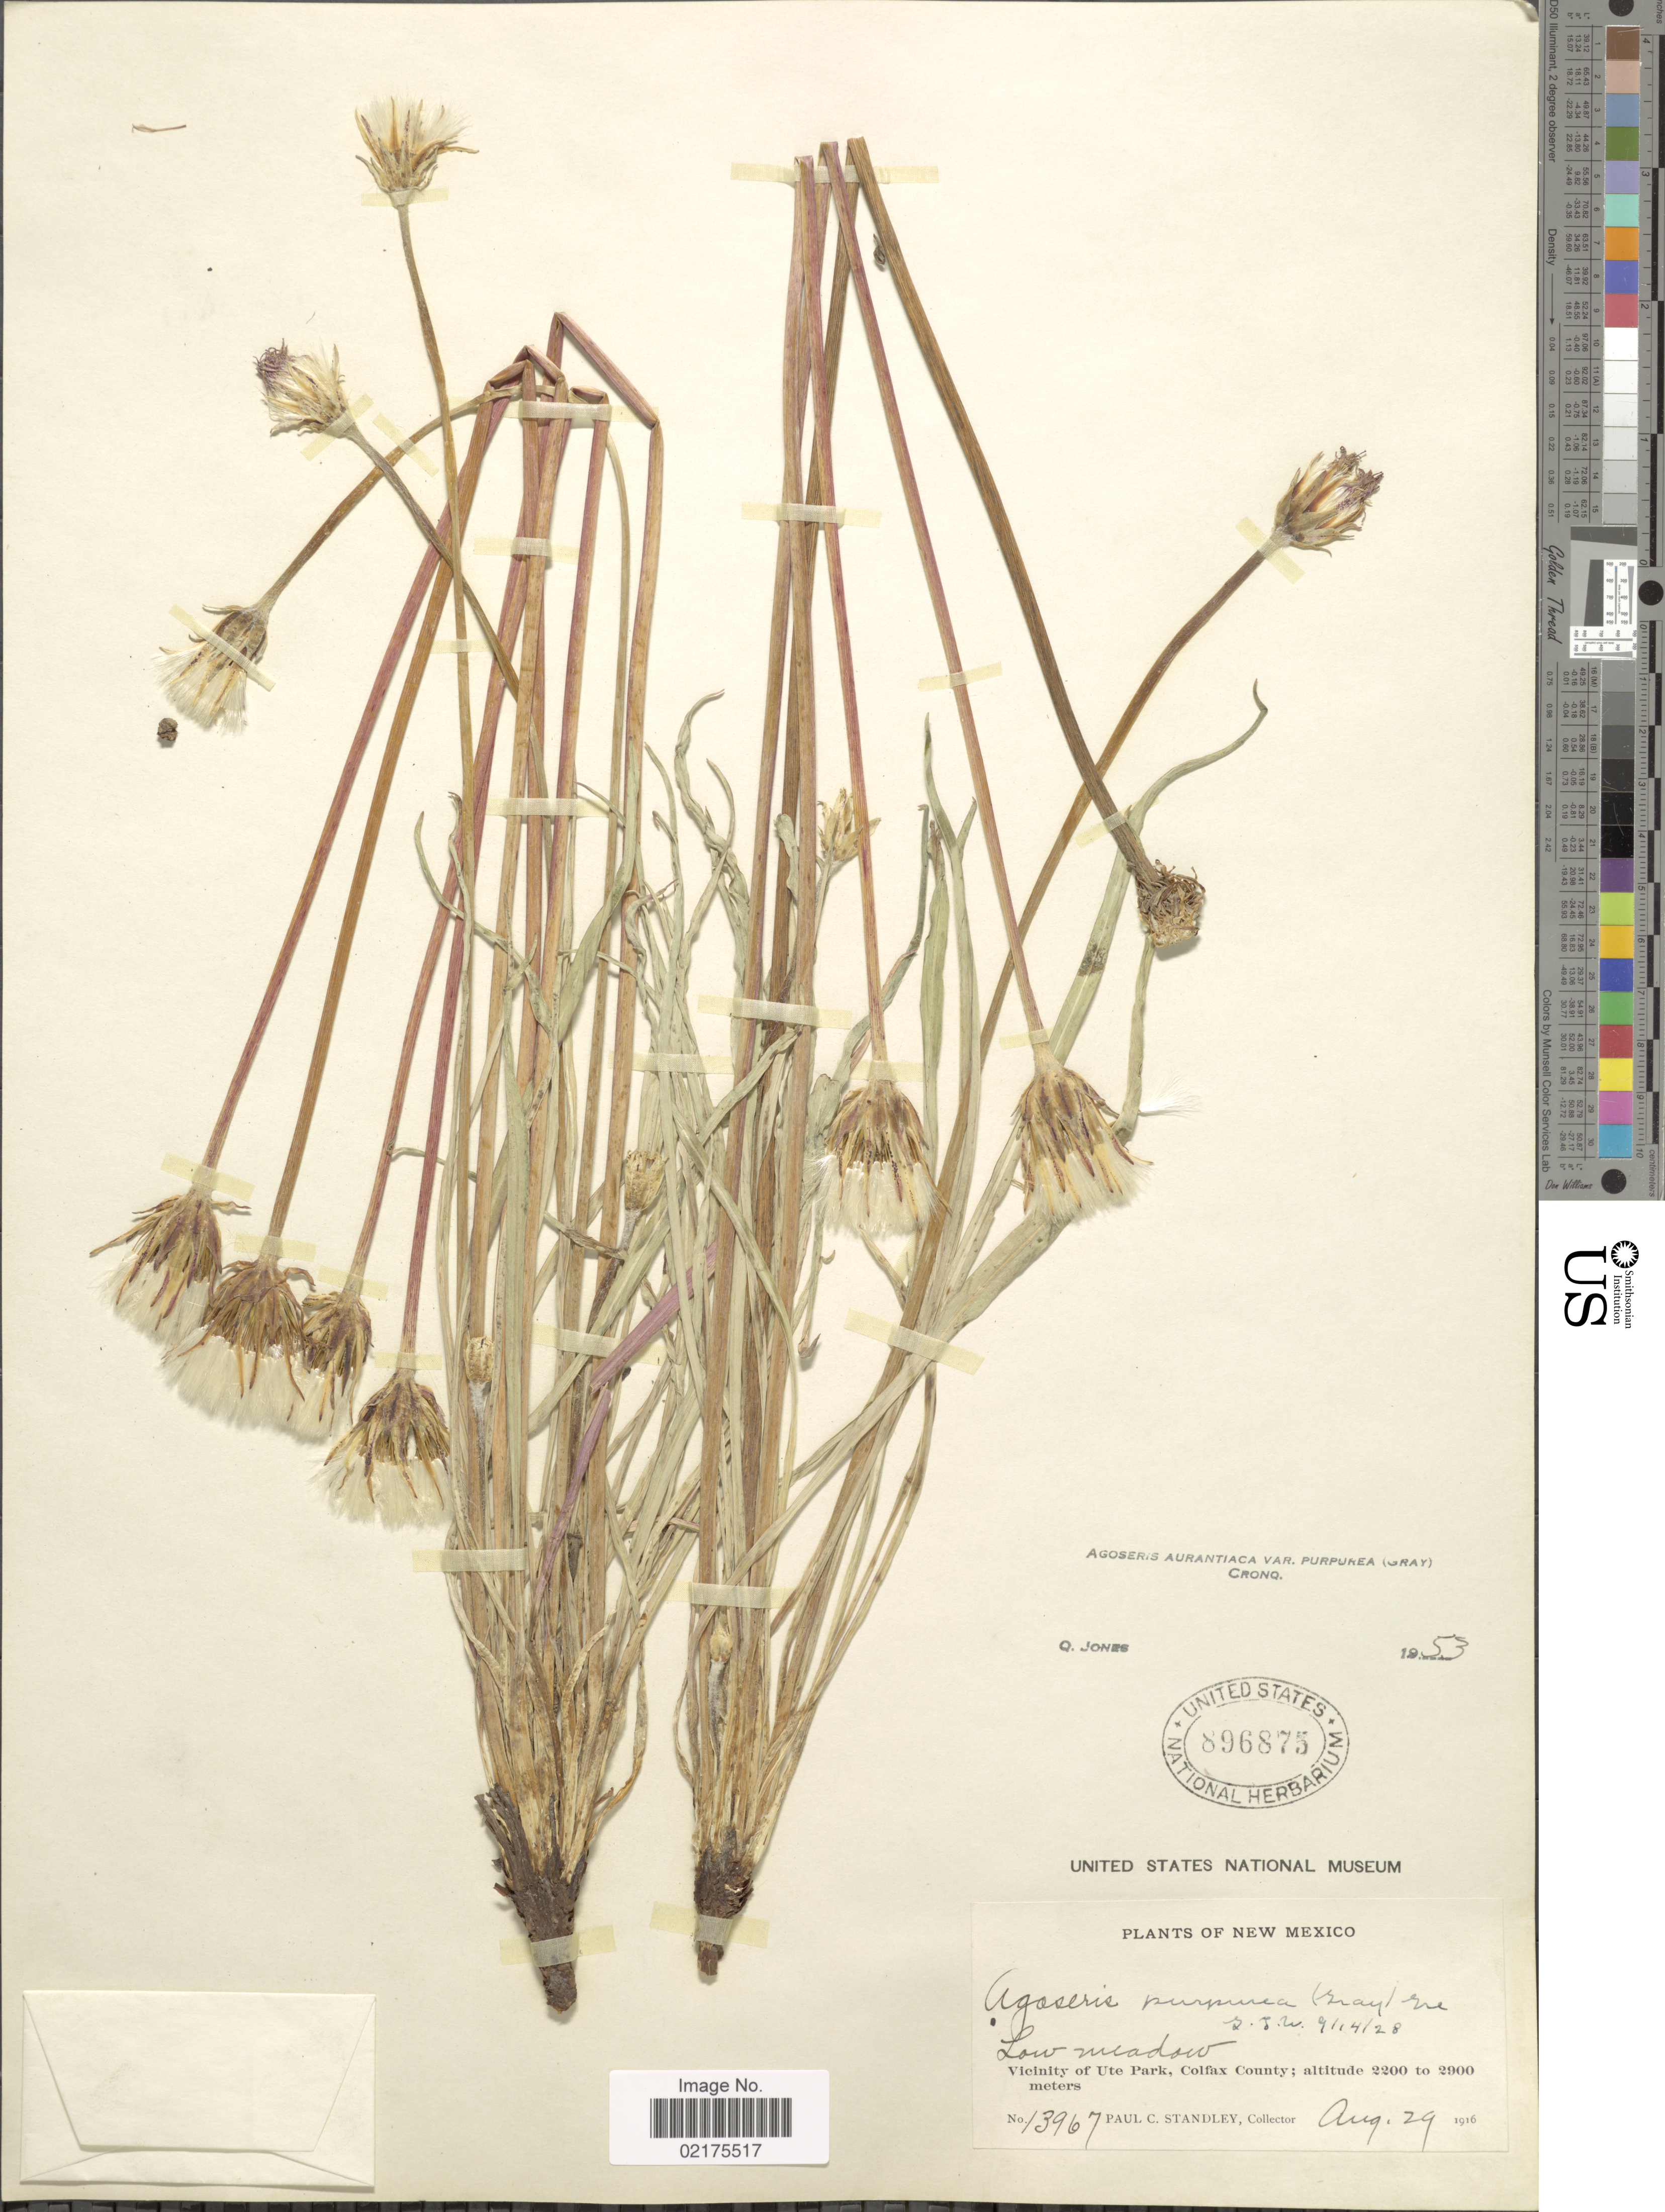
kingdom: Plantae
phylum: Tracheophyta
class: Magnoliopsida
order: Asterales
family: Asteraceae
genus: Agoseris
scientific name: Agoseris aurantiaca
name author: (Hook.) Greene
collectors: P. C. Standley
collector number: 13967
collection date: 1916-08-29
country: United States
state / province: New Mexico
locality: Low Meadow, Vicinity of Ute Park, Colfax County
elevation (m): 2200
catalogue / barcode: US 896875